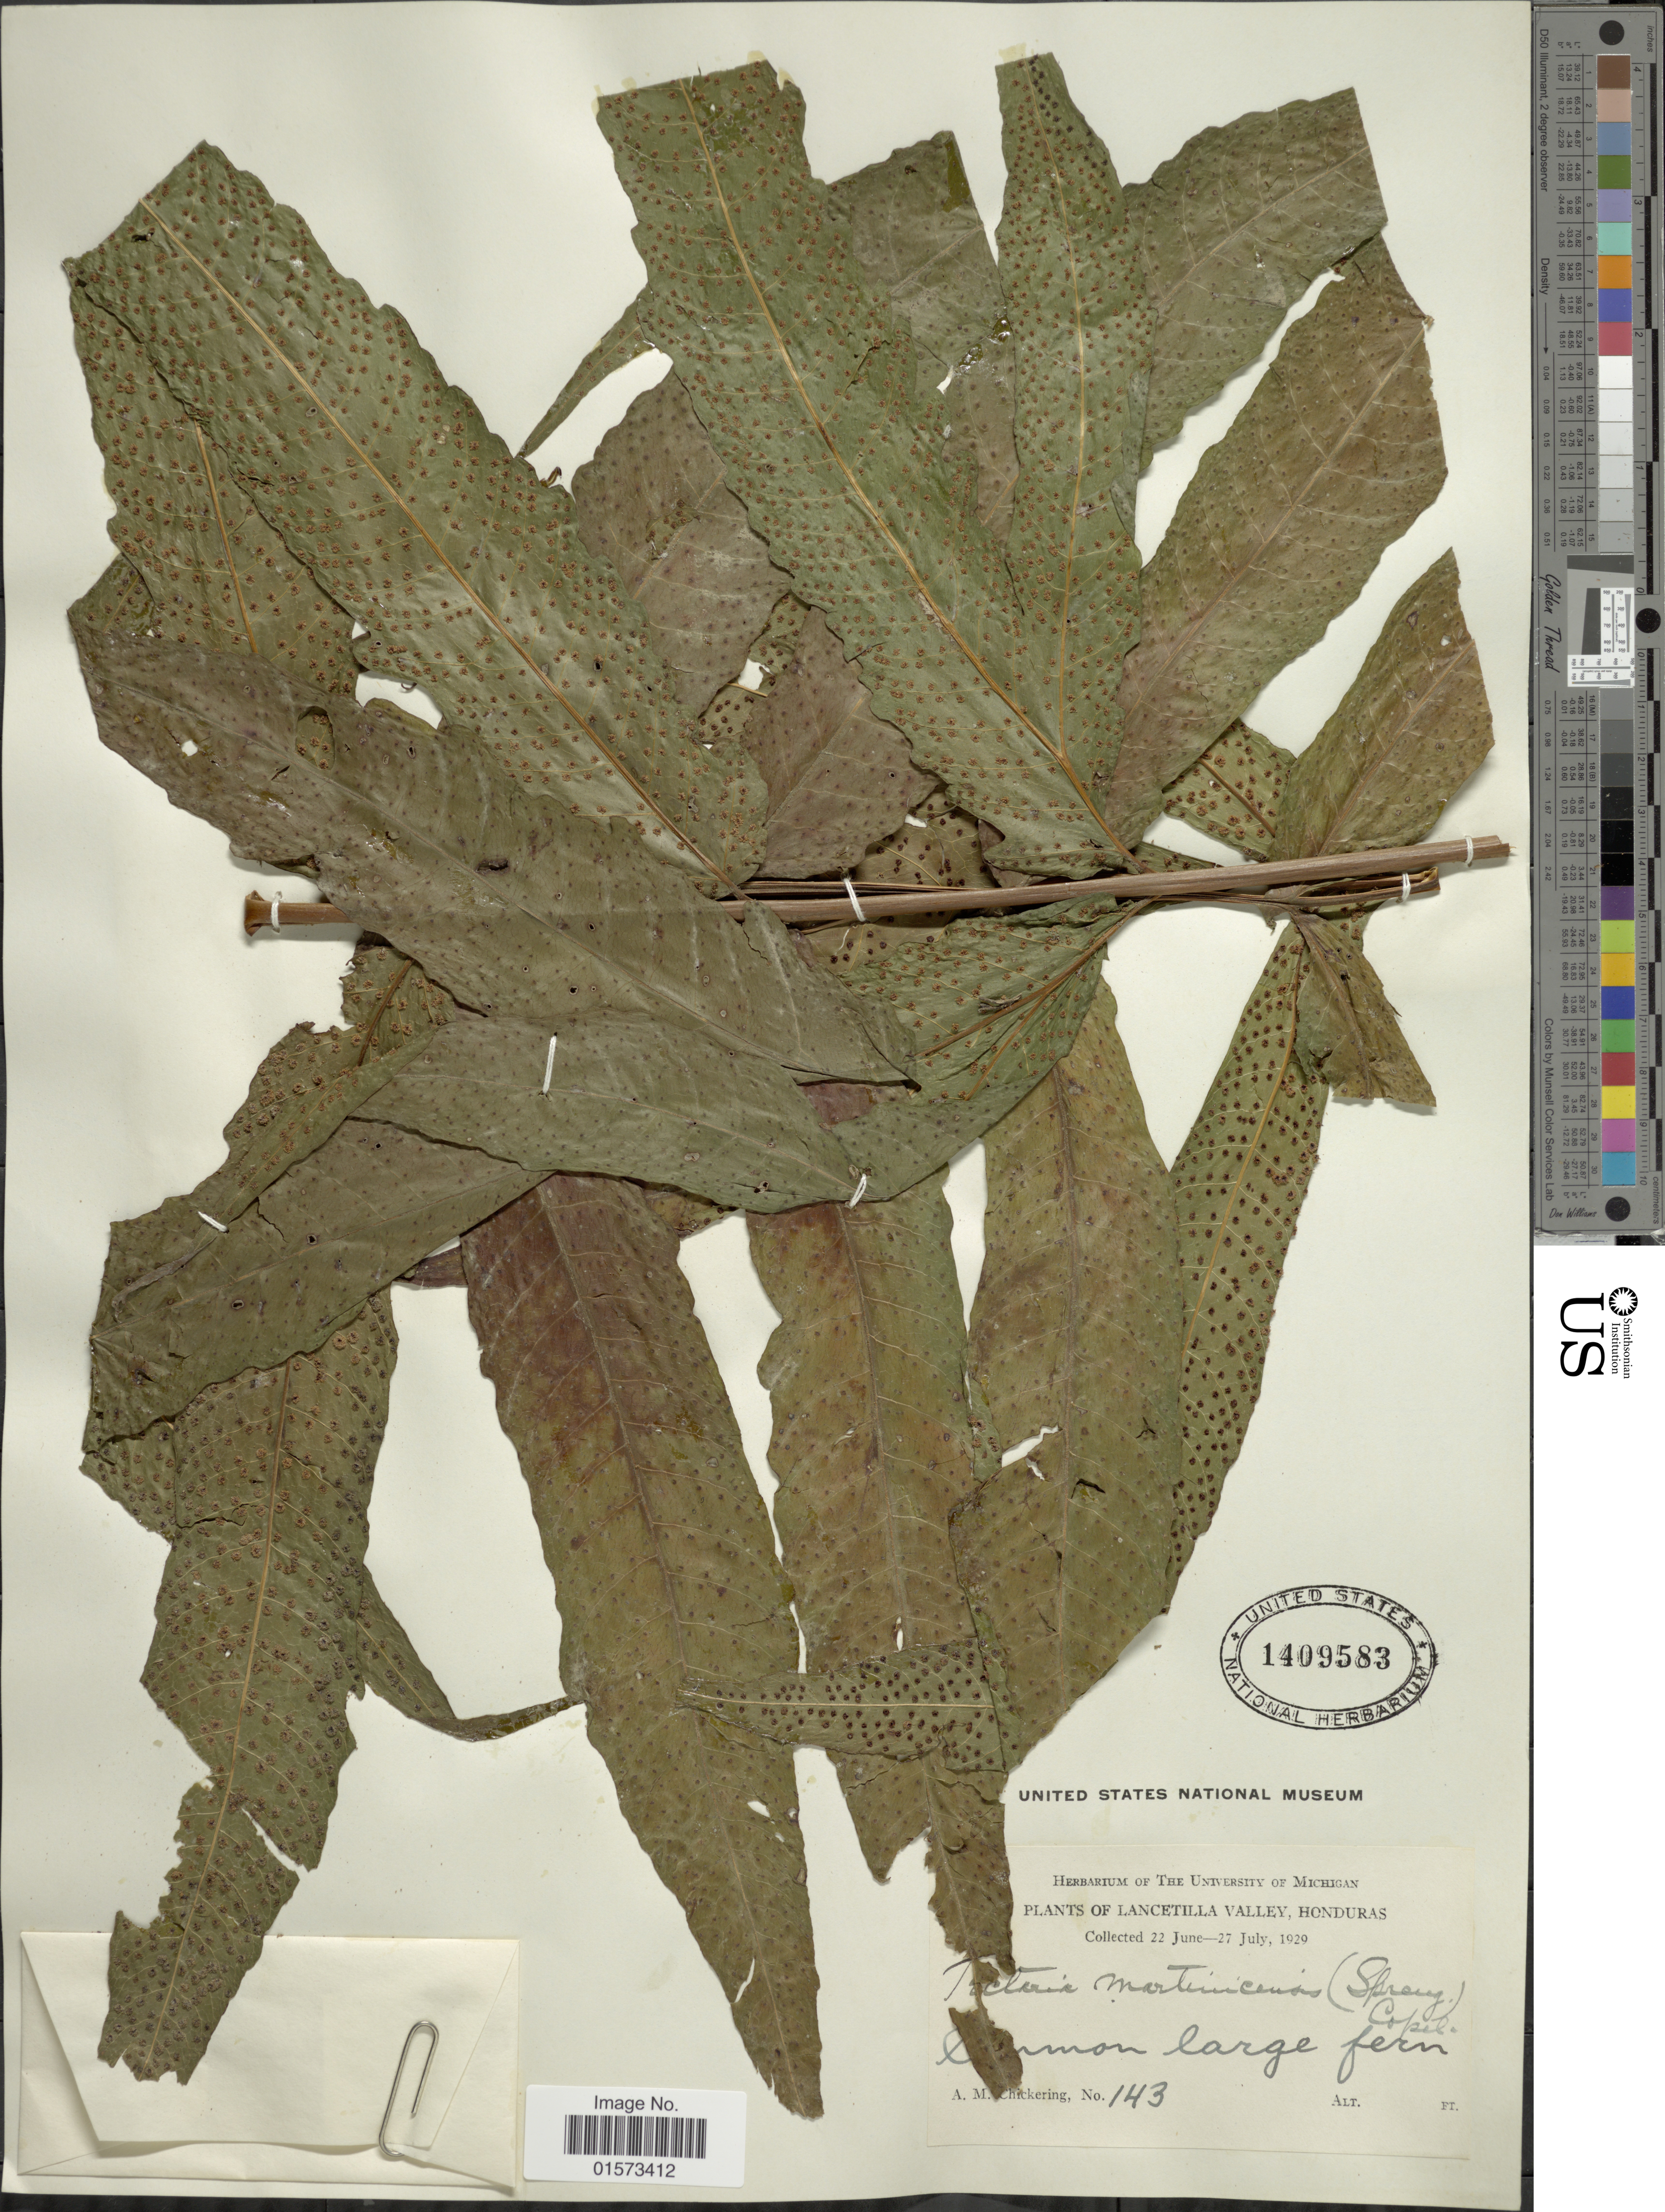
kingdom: Plantae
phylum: Tracheophyta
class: Polypodiopsida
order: Polypodiales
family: Tectariaceae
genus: Tectaria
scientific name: Tectaria incisa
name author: Cav.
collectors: A. Chickering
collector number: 143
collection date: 1929-06-22/1929-07-27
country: Honduras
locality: Lancetilla Valley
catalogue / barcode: US 1409583